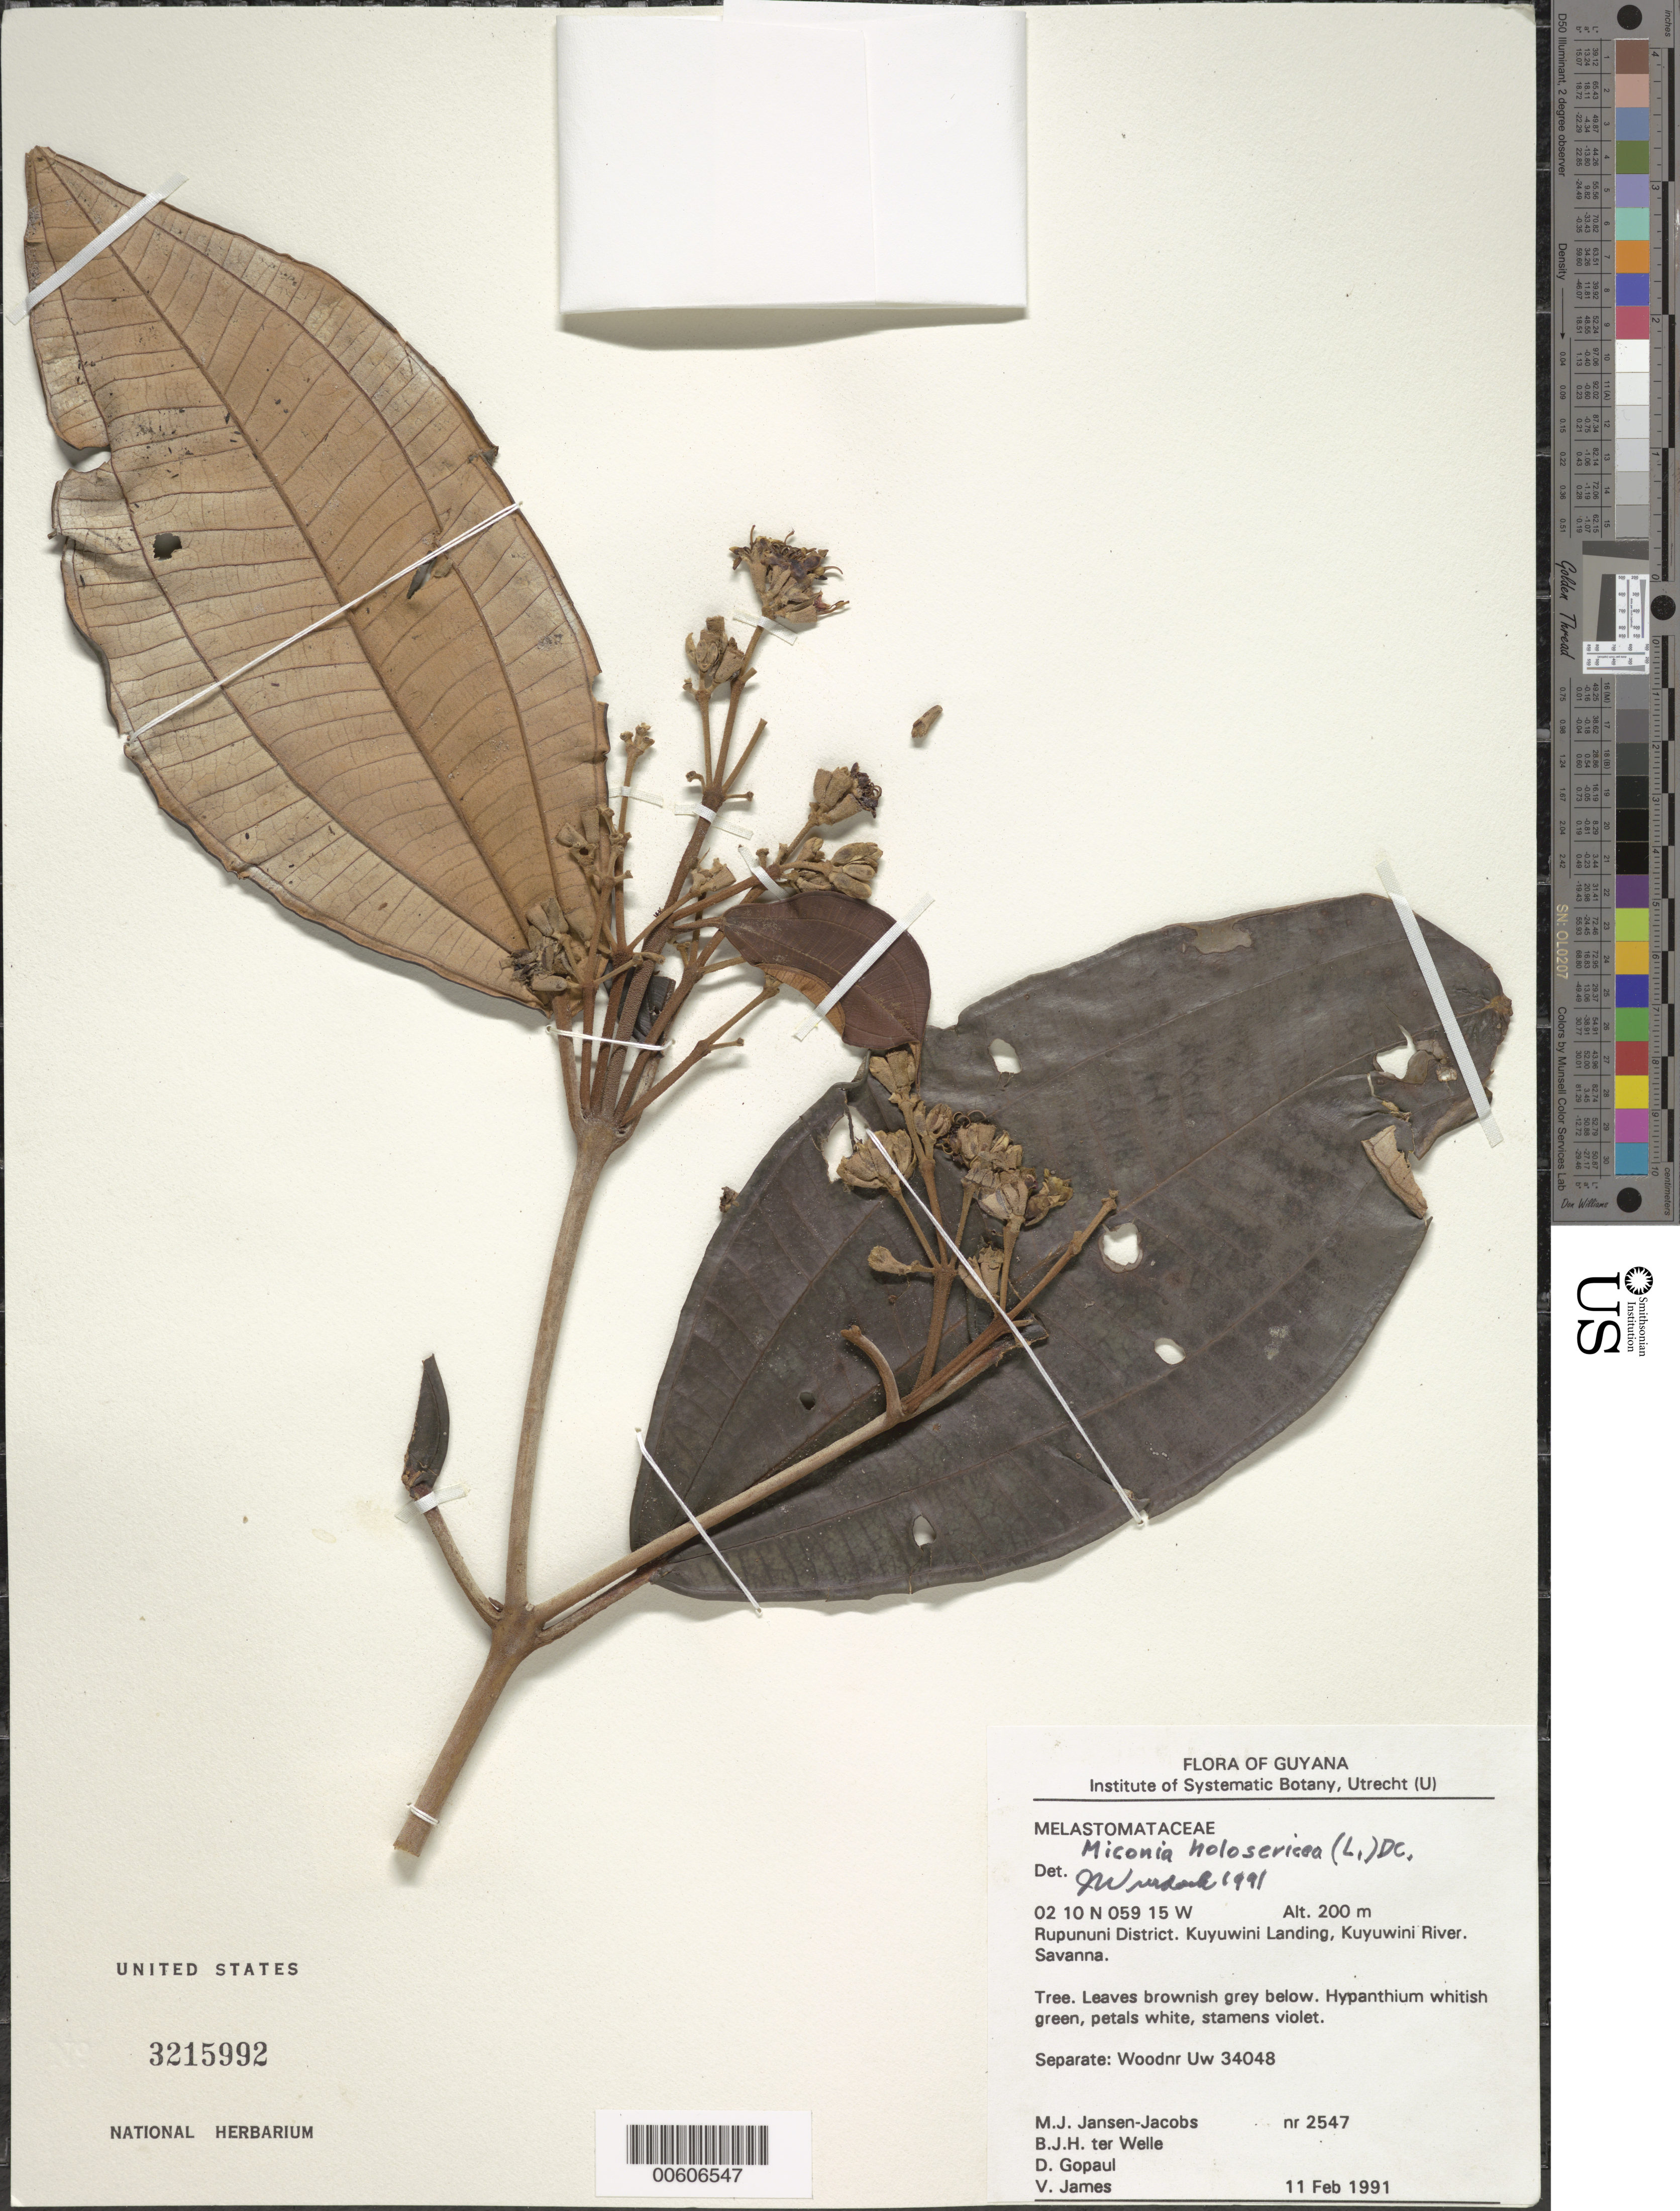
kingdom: Plantae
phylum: Tracheophyta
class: Magnoliopsida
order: Myrtales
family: Melastomataceae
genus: Miconia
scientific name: Miconia holosericea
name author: (L.) DC.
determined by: Wurdack, John J., (US), US (UNITED STATES)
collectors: M. J. Jansen-Jacobs, B. Welle, D. Gopaul & V. James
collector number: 2547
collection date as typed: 11-Feb-91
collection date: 1991-02-11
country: Guyana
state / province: U. Takutu-U. Essequibo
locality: Kuyuwini Landing, Kuyuwini River, Rupununi District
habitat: Savanna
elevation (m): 200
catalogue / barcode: US 3215992